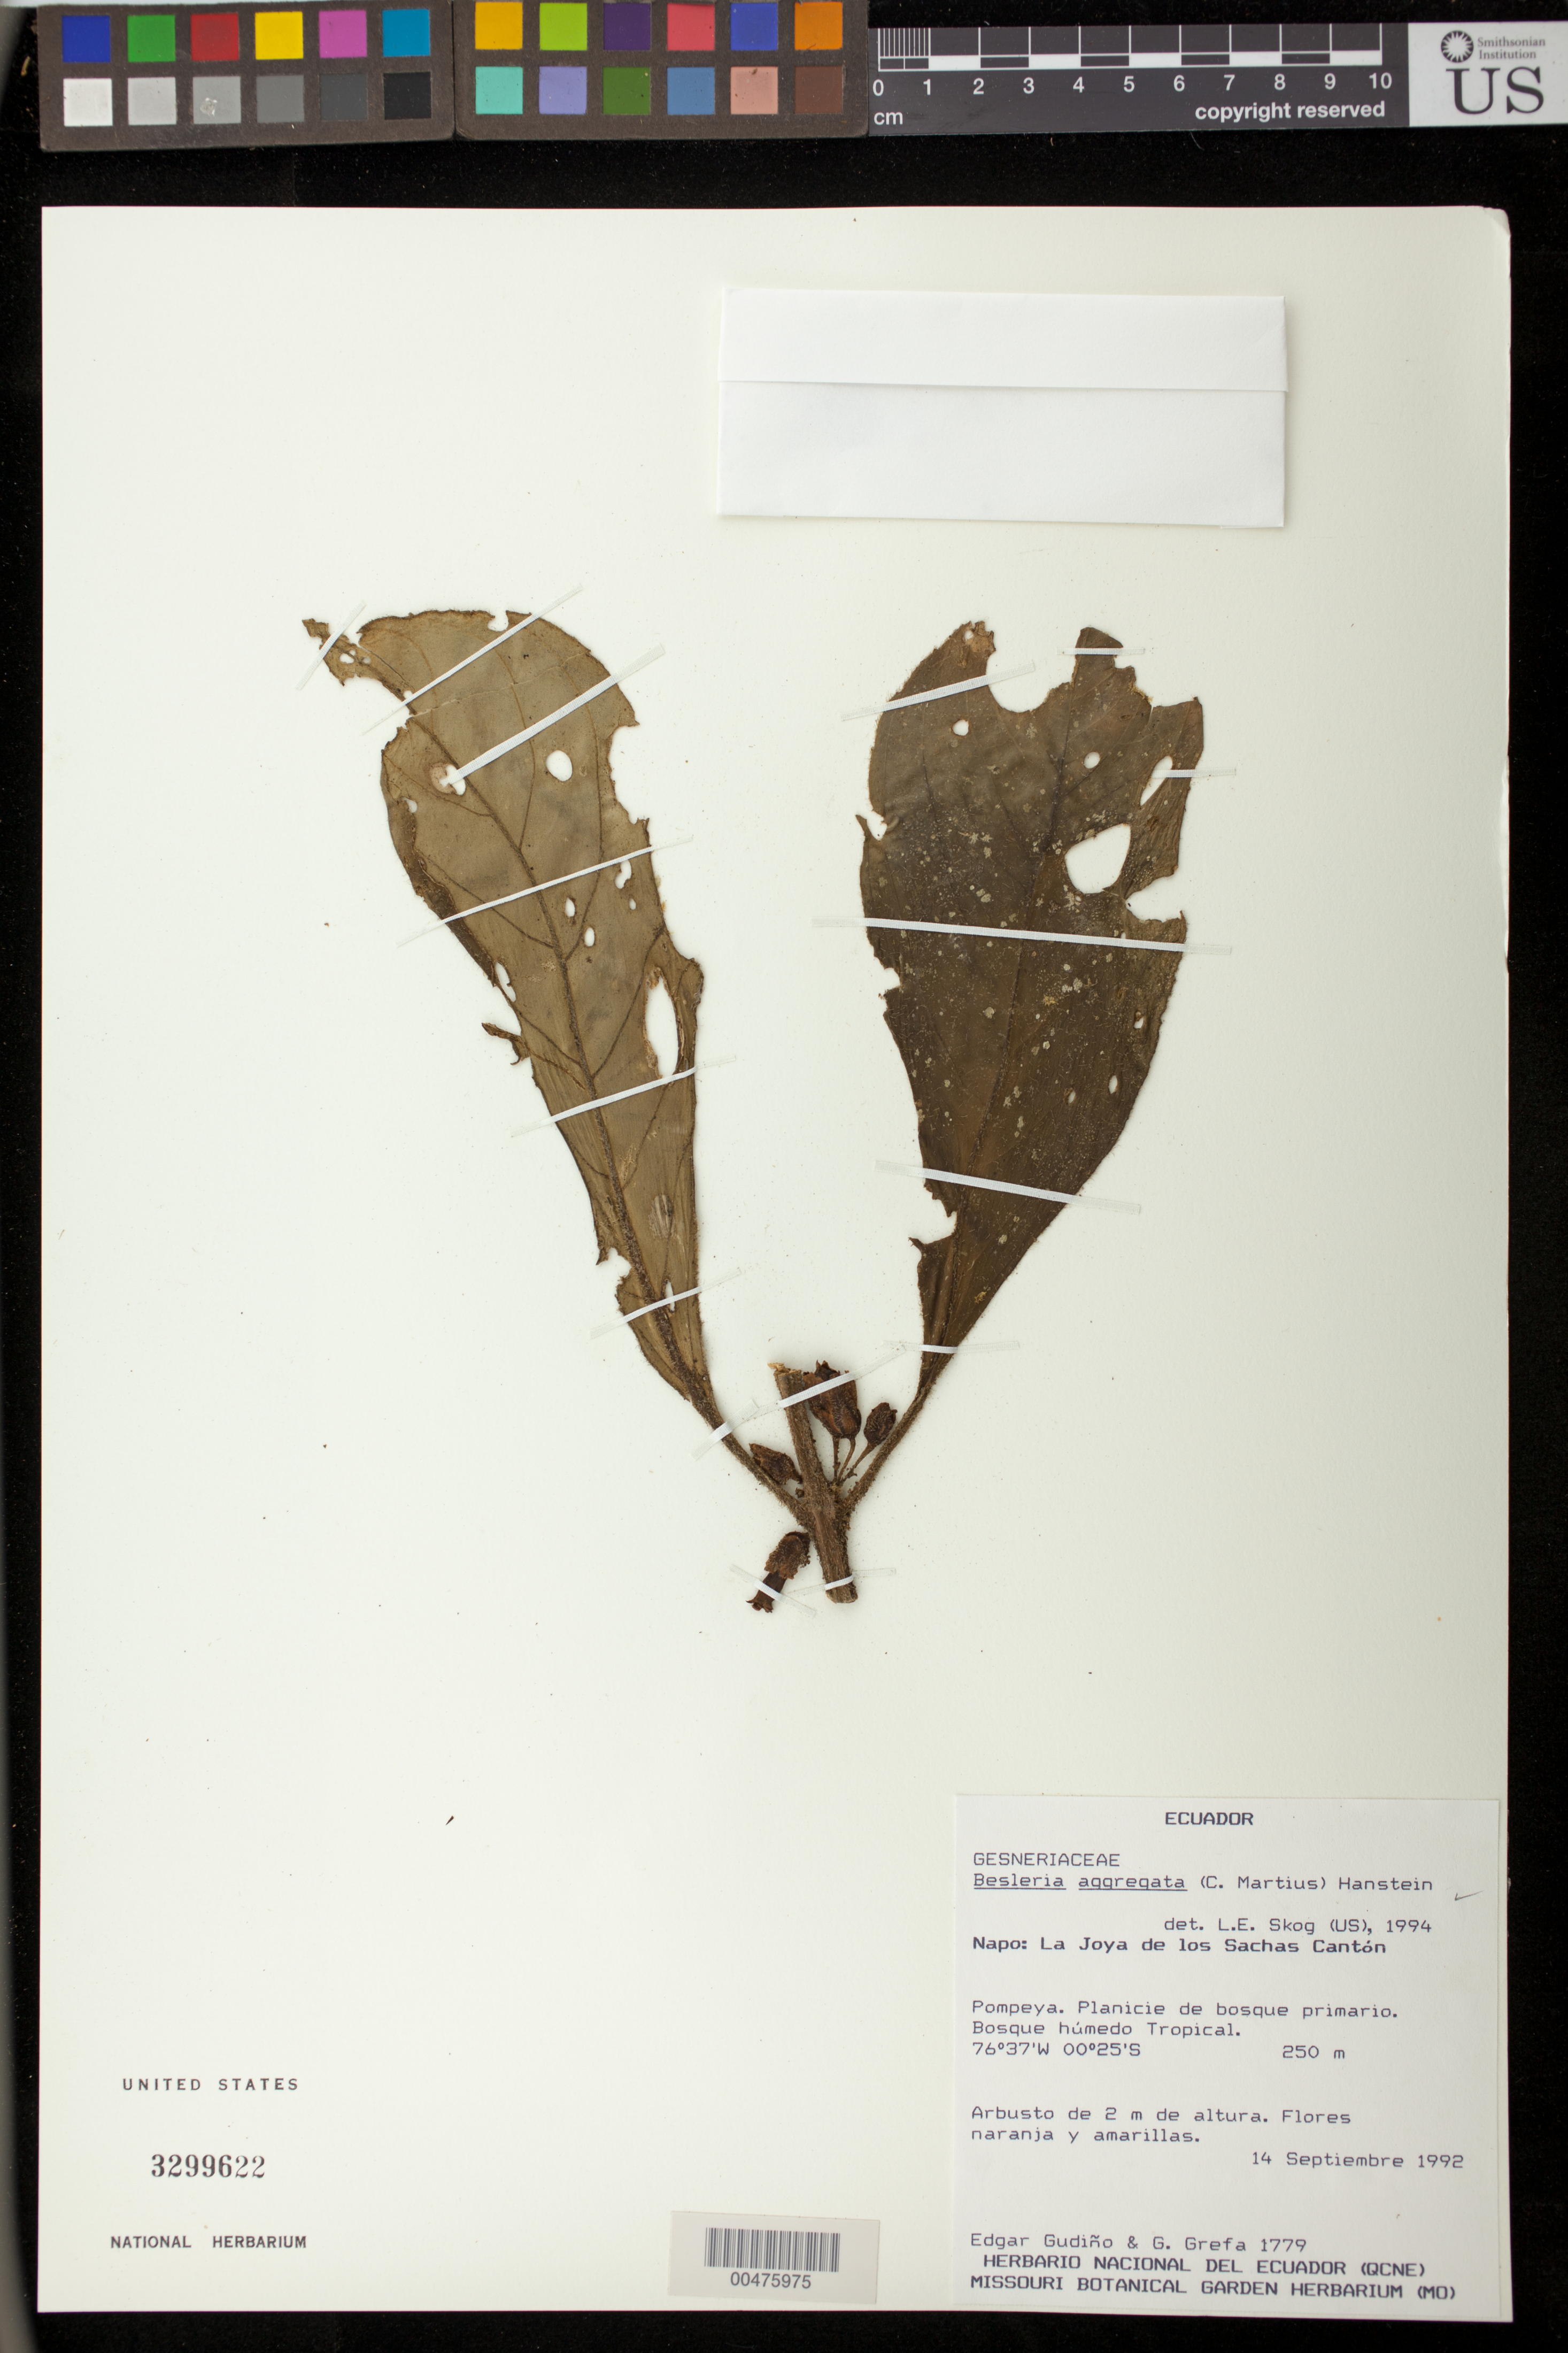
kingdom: Plantae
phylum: Tracheophyta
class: Magnoliopsida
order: Lamiales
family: Gesneriaceae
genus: Besleria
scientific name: Besleria aggregata var. aggregata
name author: (Mart.) Hanst.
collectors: E. Gudiño & G. Grefa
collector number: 1779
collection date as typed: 14 Sep 1992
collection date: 1992-09-14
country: Ecuador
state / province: Napo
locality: La Joya de los Sachas Canton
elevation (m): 250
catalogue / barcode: US 3299622